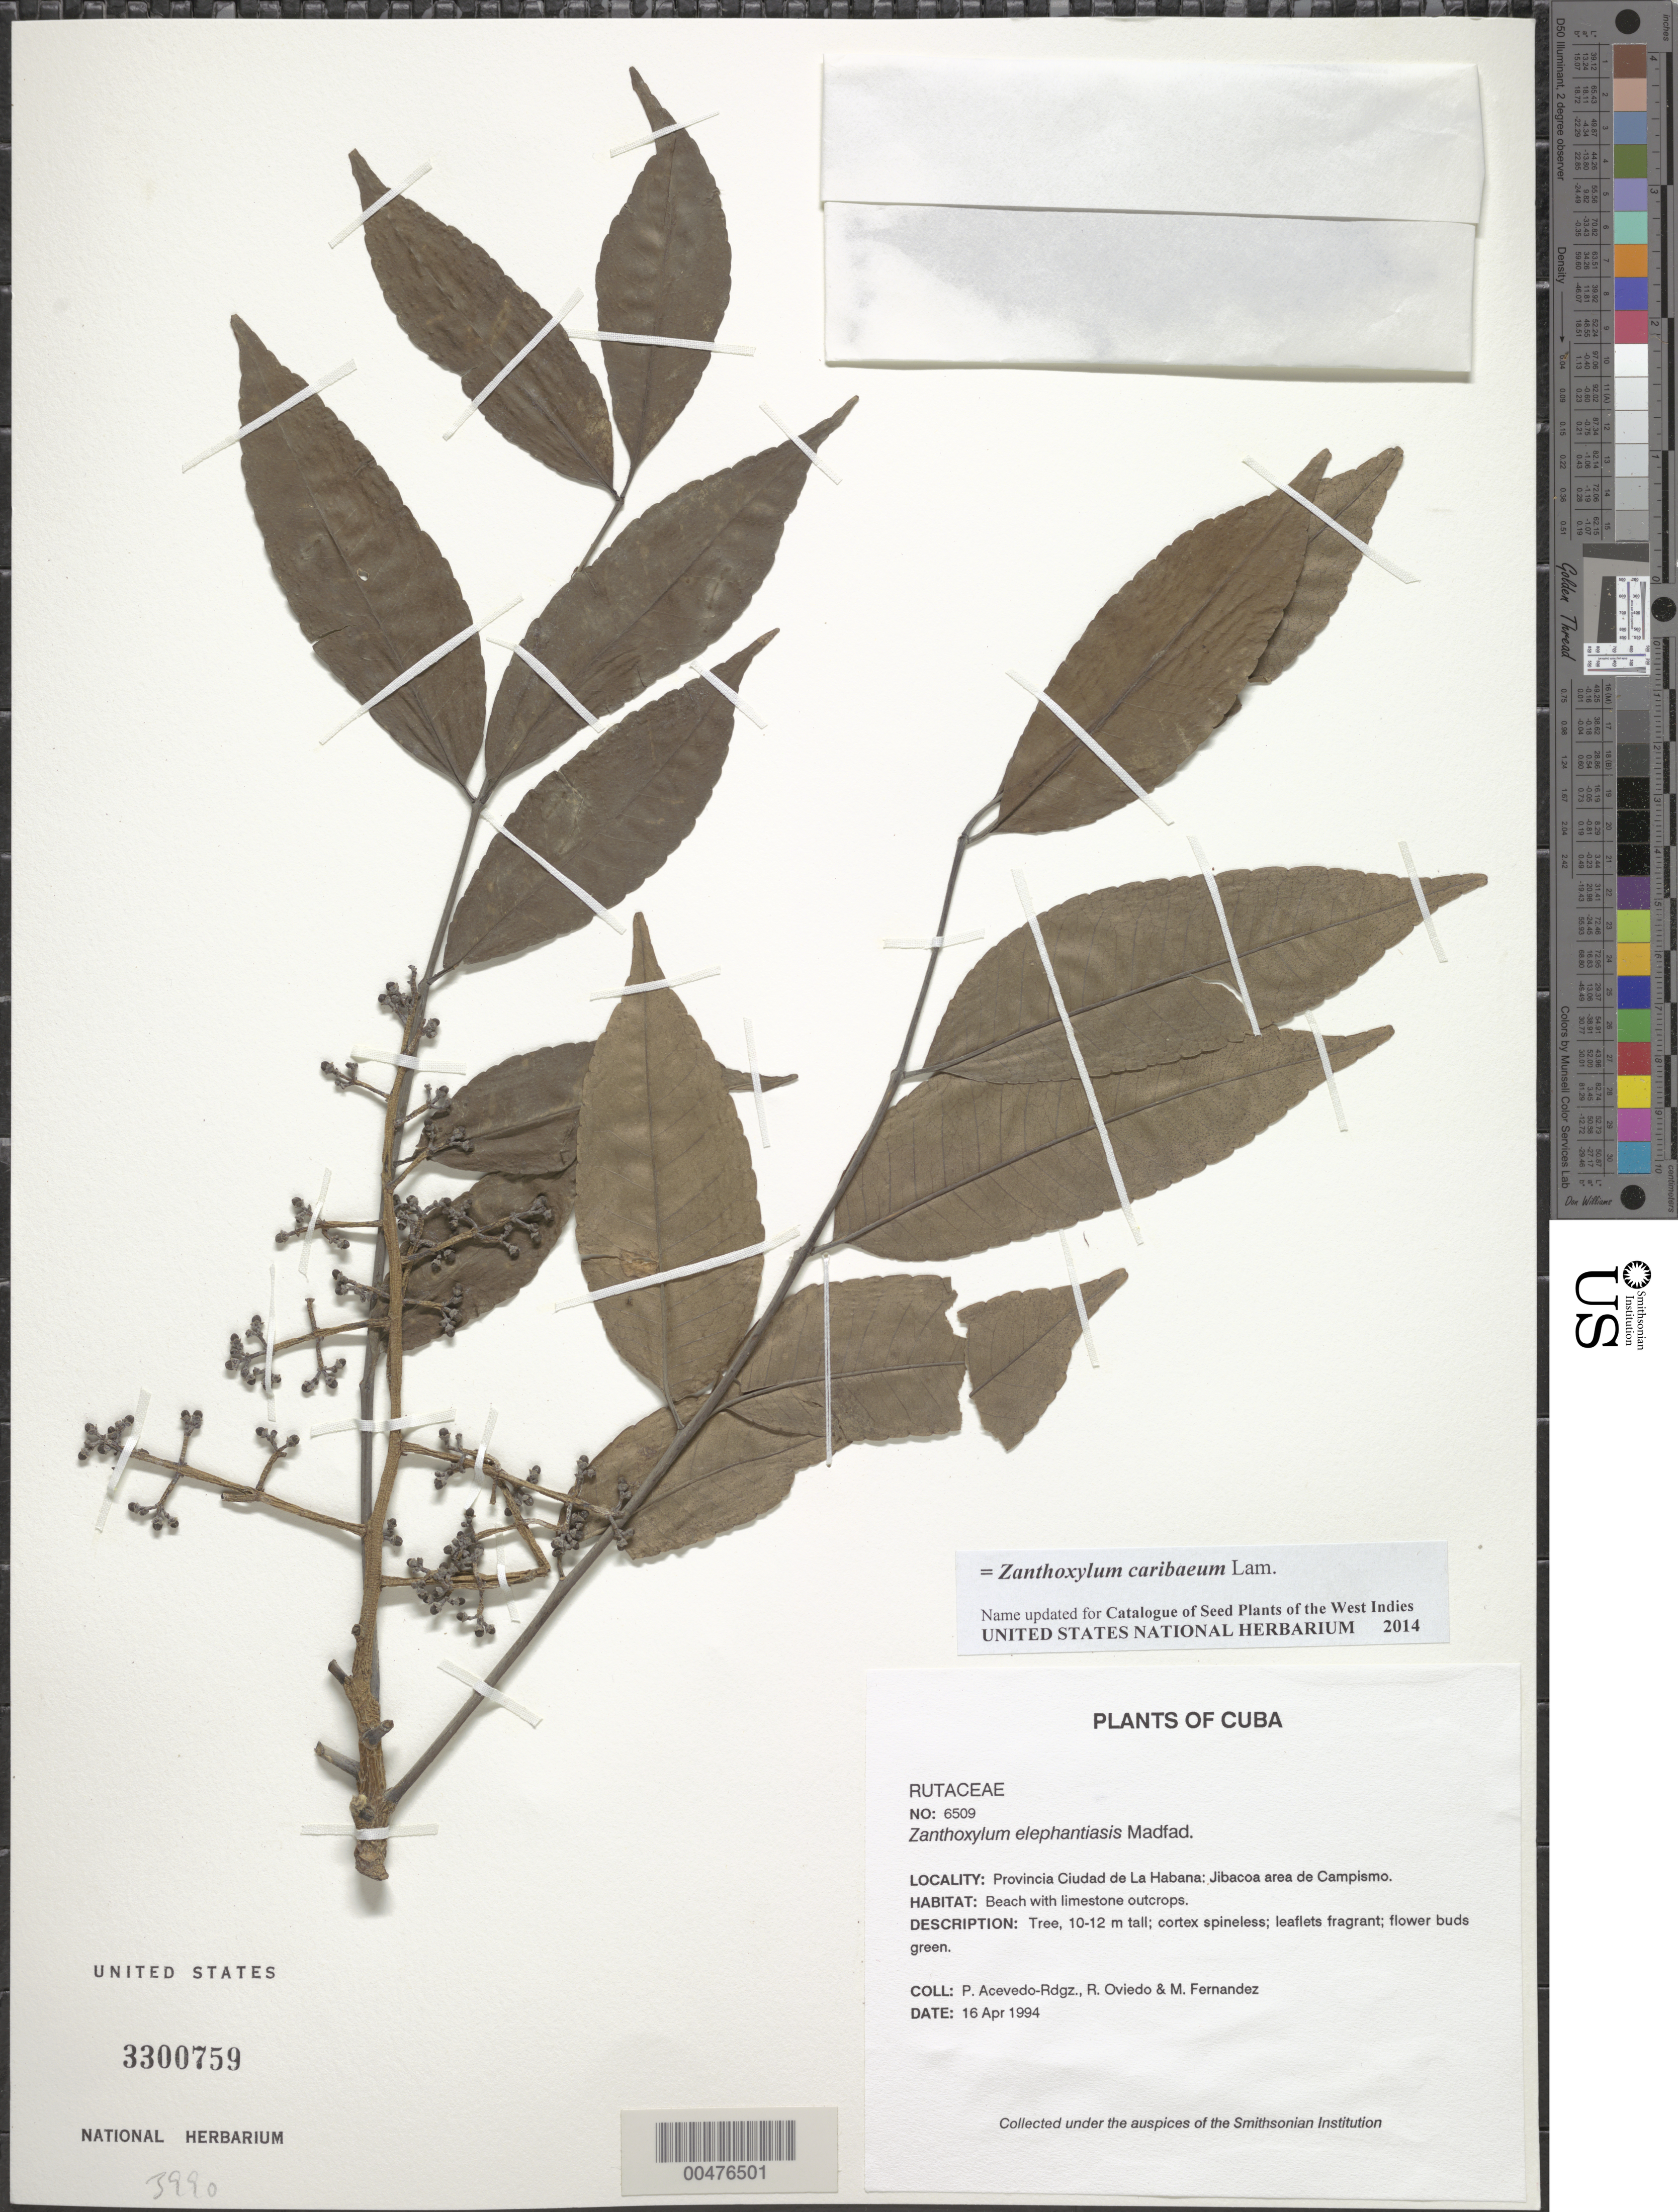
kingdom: Plantae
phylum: Tracheophyta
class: Magnoliopsida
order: Sapindales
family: Rutaceae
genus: Zanthoxylum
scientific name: Zanthoxylum caribaeum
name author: Lam.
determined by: Kallunki, Jacquelyn A.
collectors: P. Acevedo-Rodr., R. Oviedo & M. Fernández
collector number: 6509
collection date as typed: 16 Apr 1994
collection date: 1994-04-16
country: Cuba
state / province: Mayabeque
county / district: Municipio Santa Cruz del Norte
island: Cuba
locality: Jibacoa area de Campismo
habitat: Beach with limestone outcrops.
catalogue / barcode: US 3300759